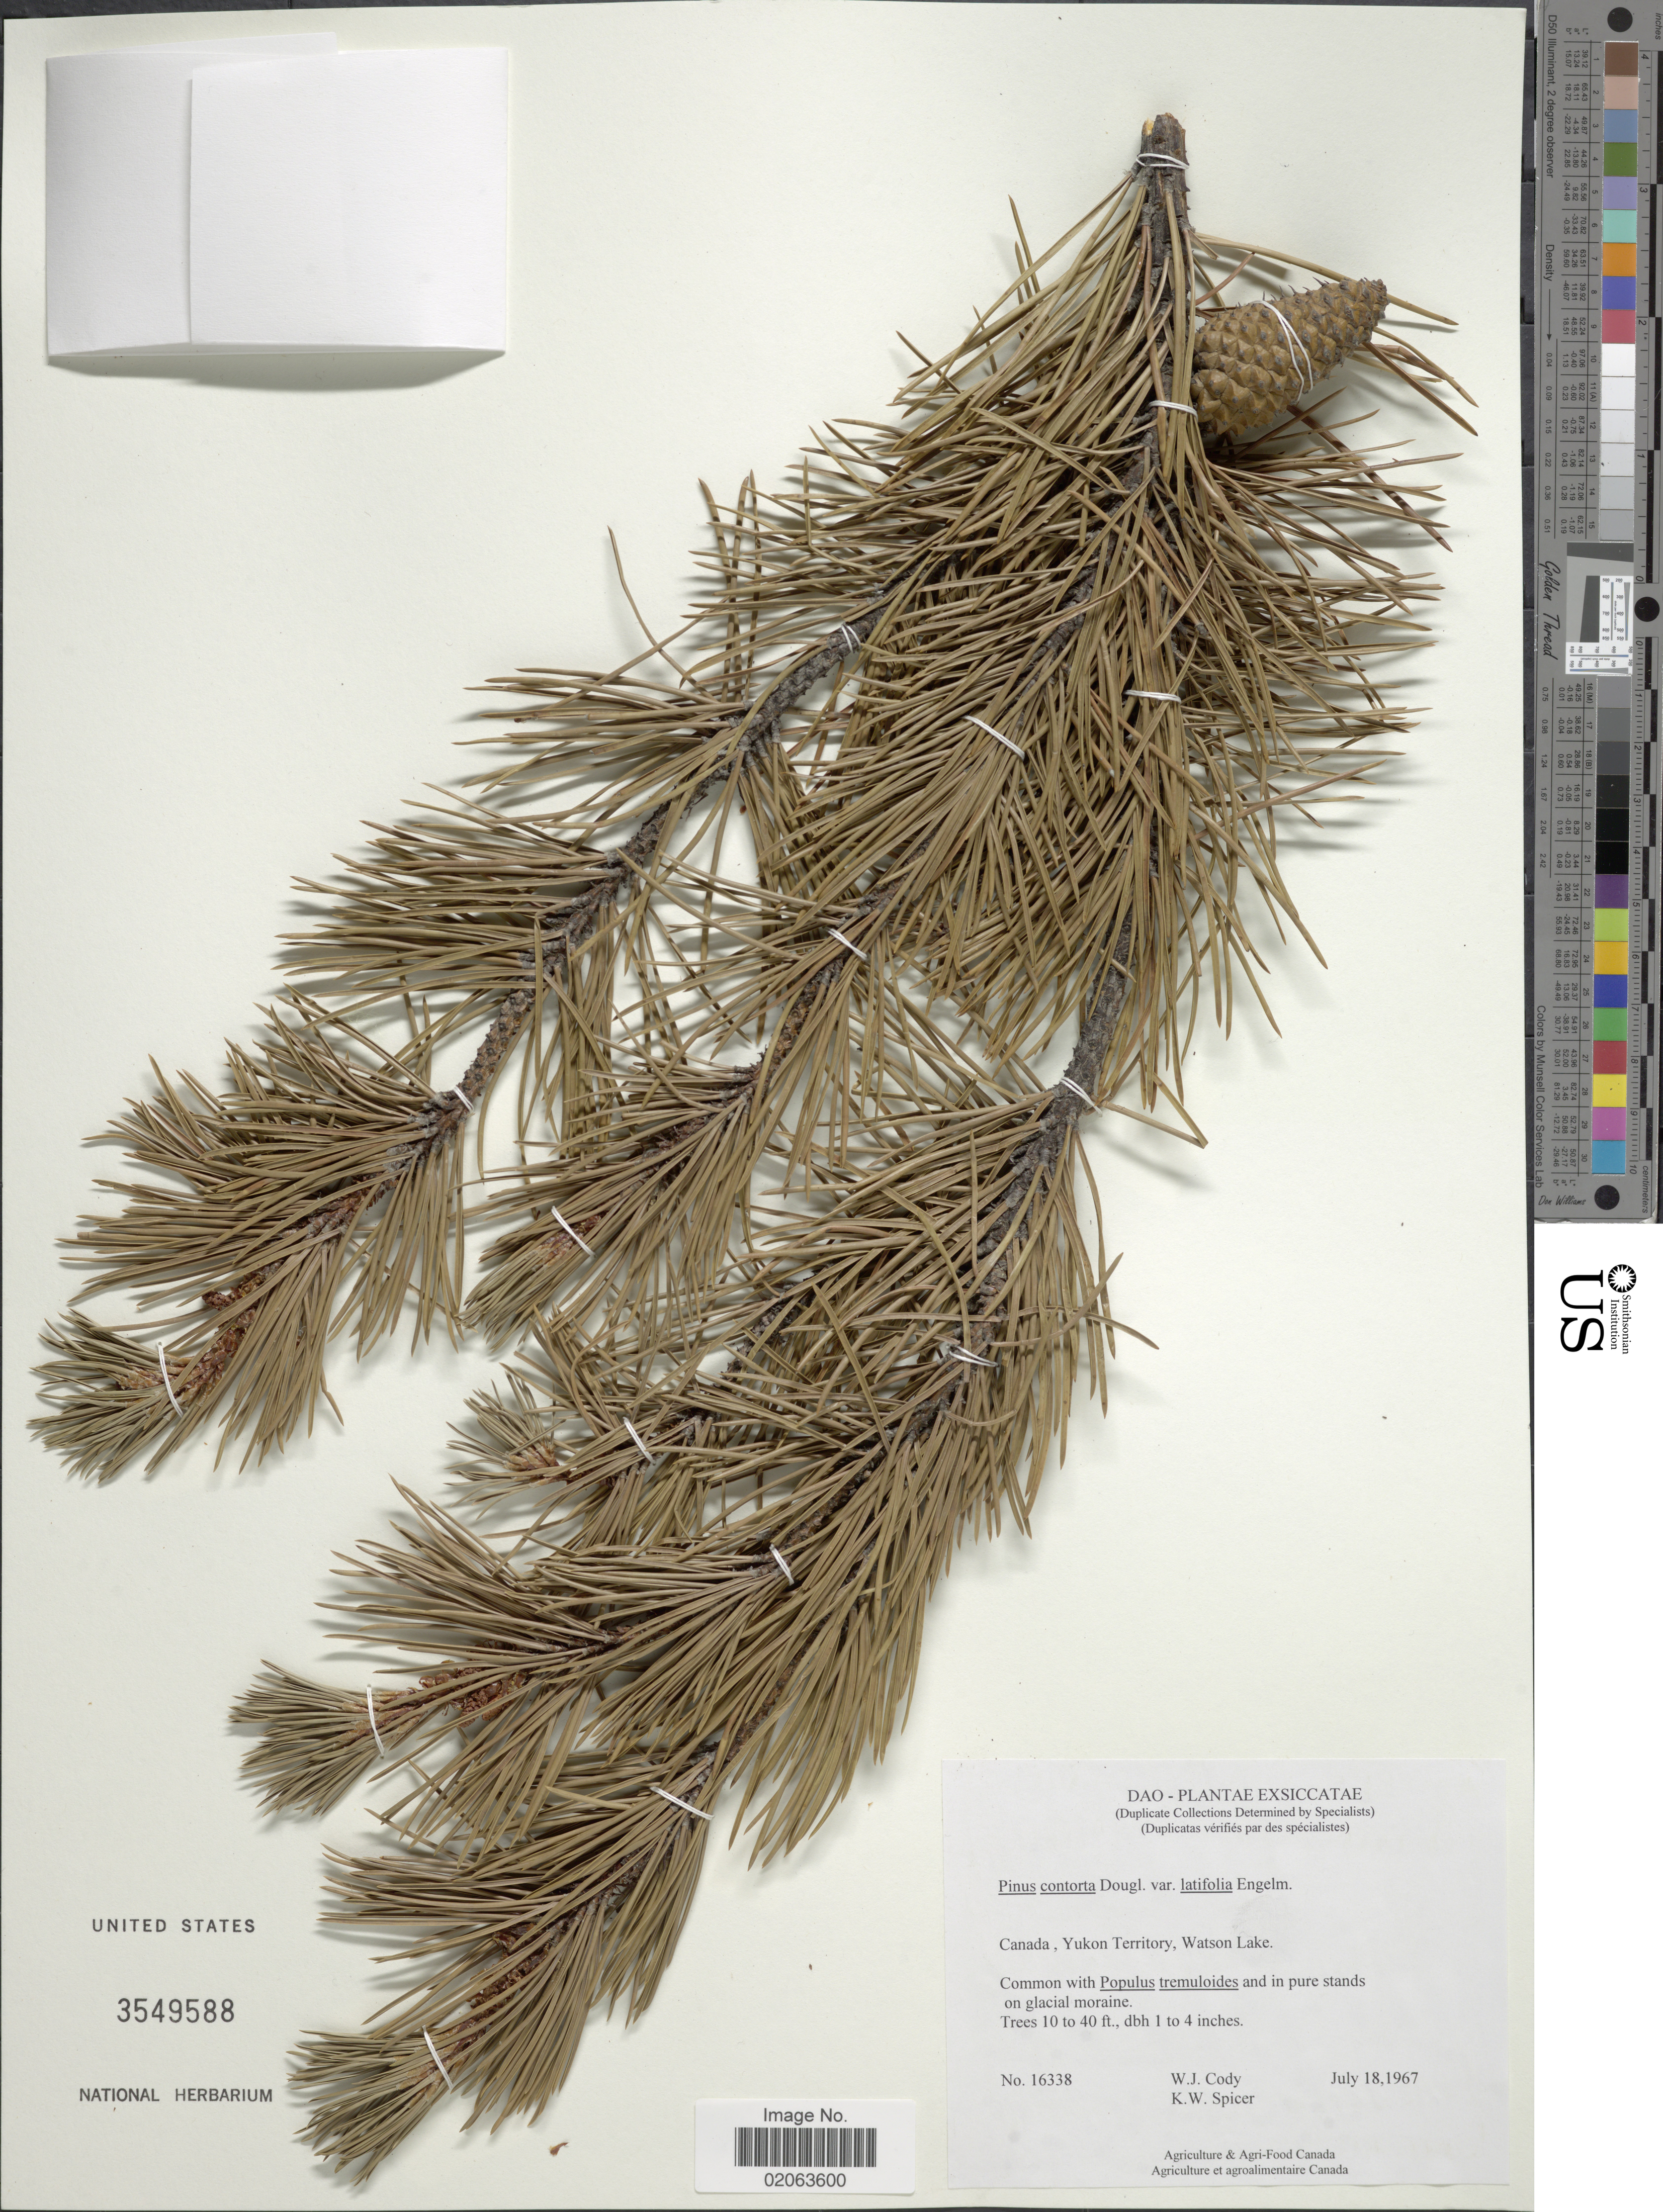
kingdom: Plantae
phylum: Tracheophyta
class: Pinopsida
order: Pinales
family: Pinaceae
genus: Pinus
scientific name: Pinus contorta var. latifolia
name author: Engelm. ex S. Watson in C. King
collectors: W. Cody & K. Spicer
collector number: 16338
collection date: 1967-07-18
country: Canada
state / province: Yukon Territory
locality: Canada, Yukon Territory, Watson Lake.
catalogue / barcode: US 3549588